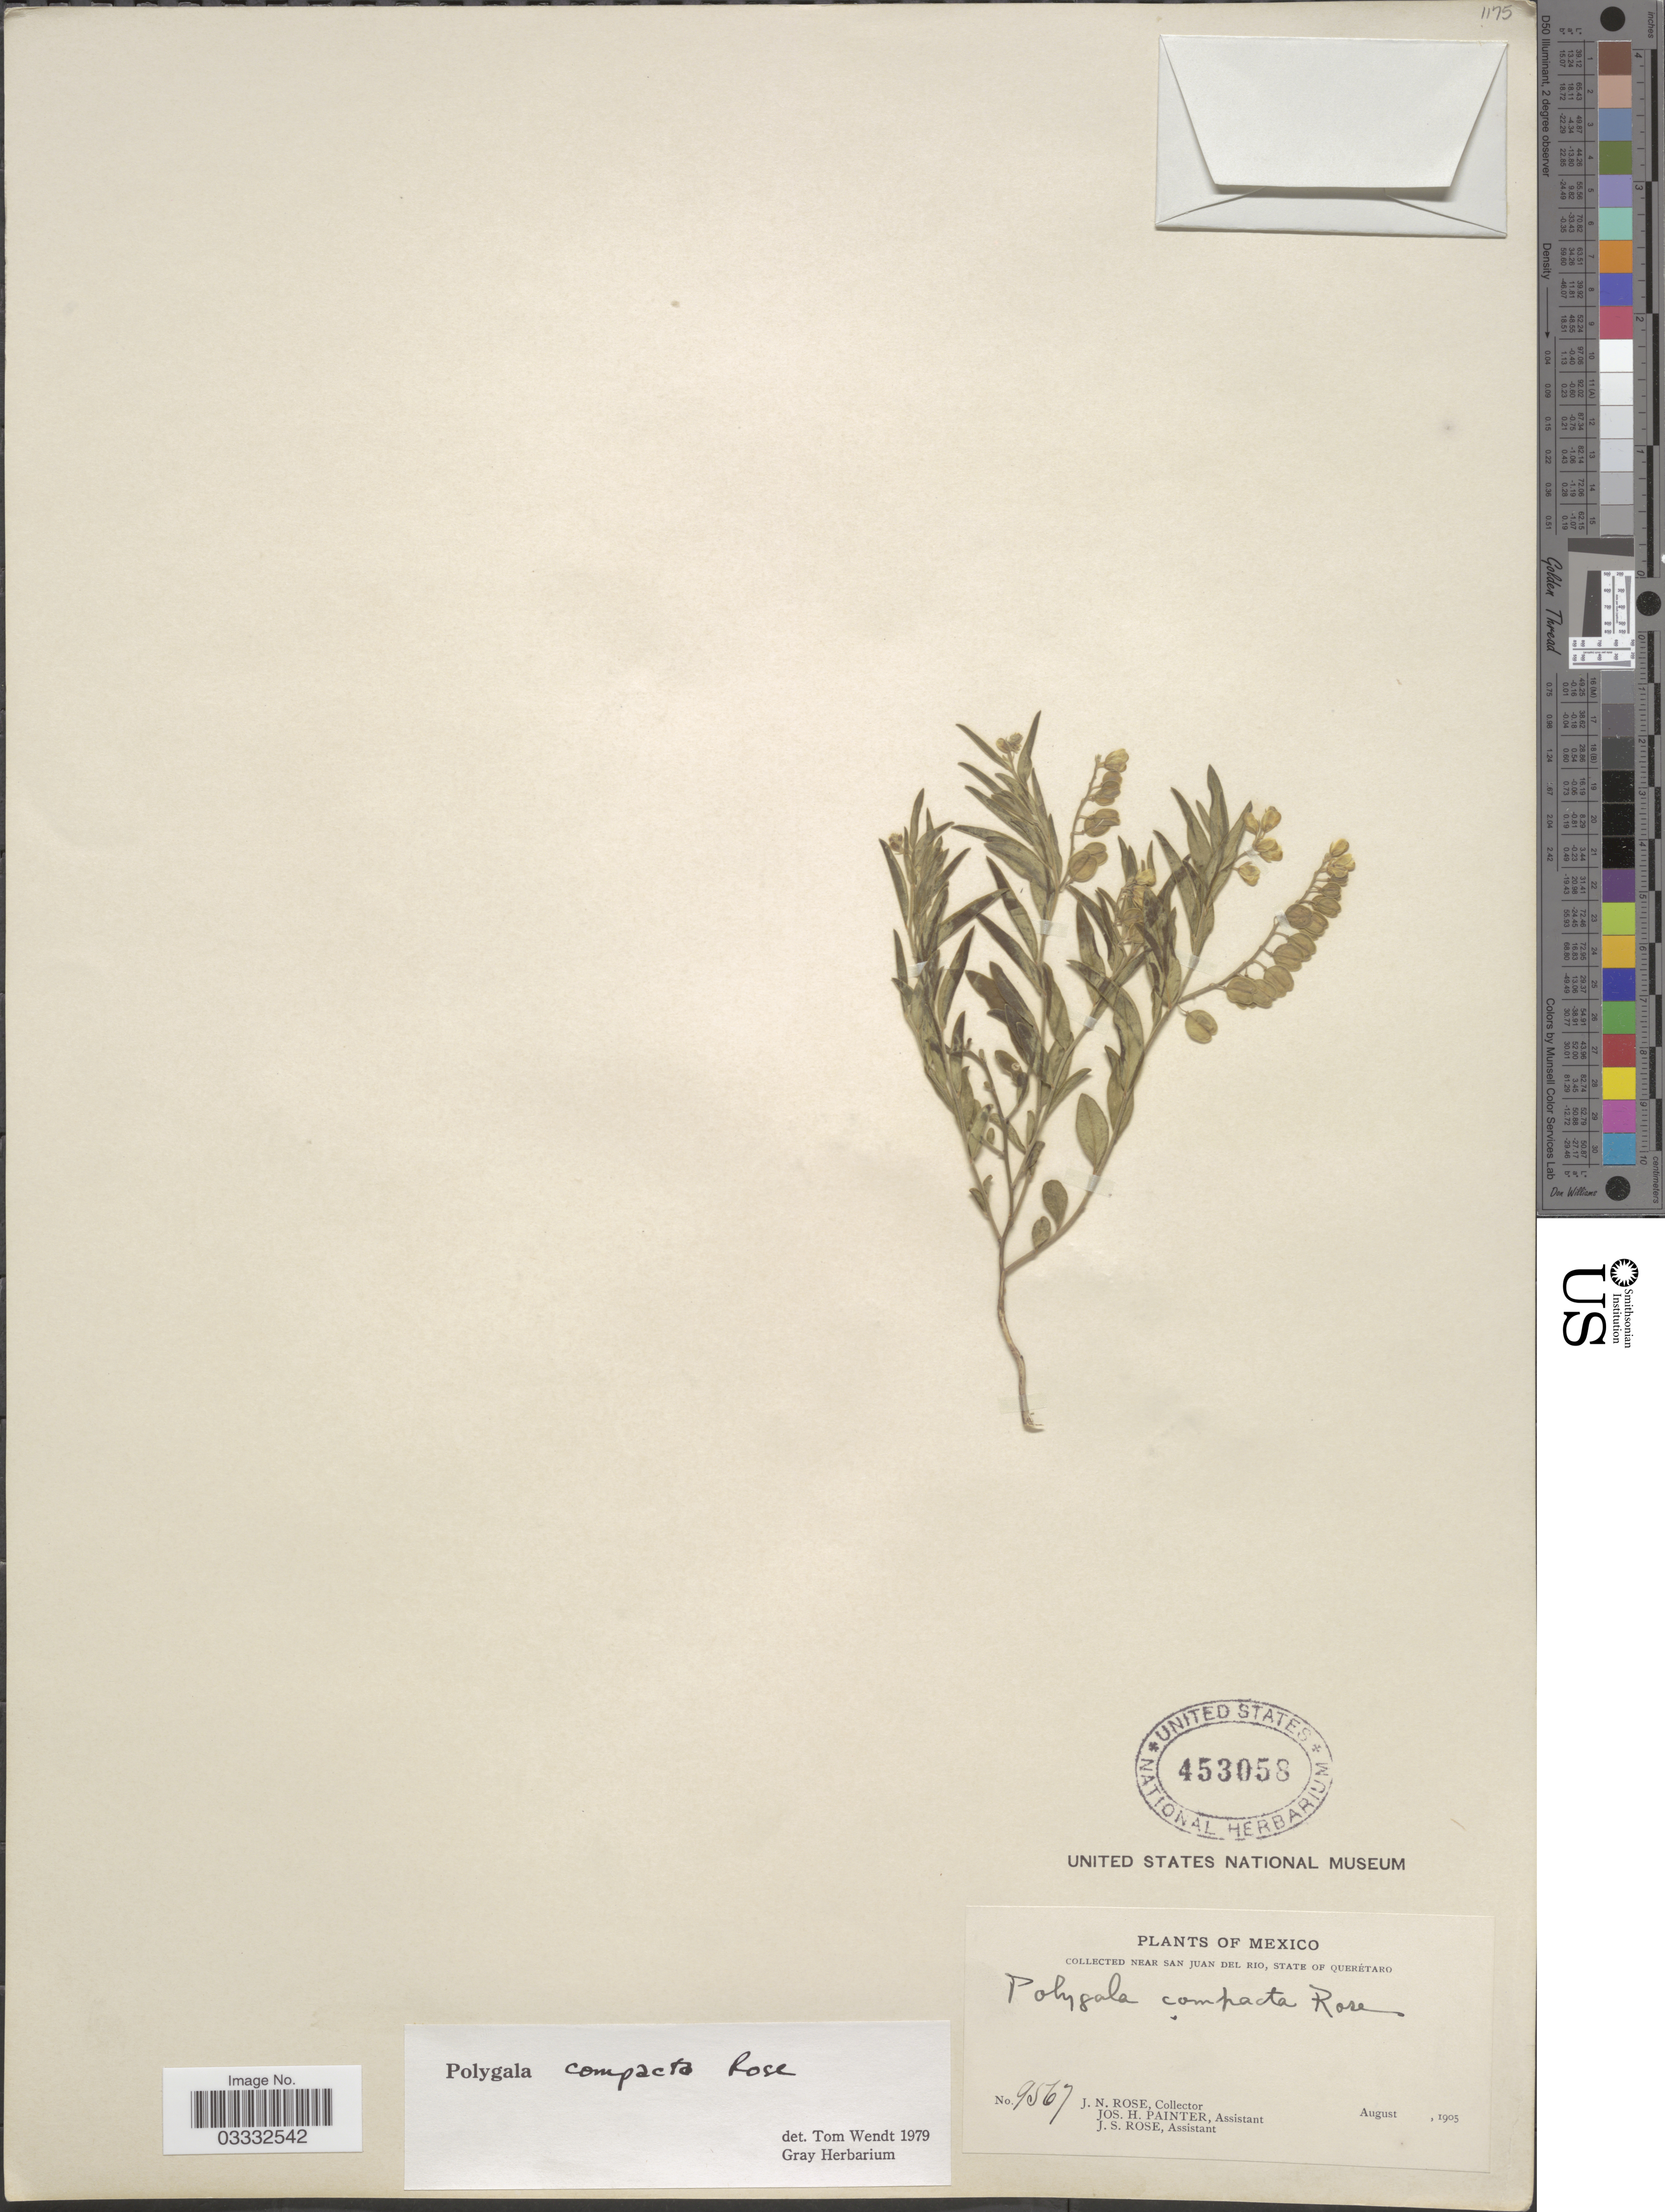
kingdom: Plantae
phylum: Tracheophyta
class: Magnoliopsida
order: Fabales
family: Polygalaceae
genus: Polygala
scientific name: Polygala compacta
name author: Rose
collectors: J. N. Rose, J. H. Painter & J. S. Rose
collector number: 9567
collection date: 1905-08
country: Mexico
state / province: Querétaro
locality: Near San Juan del Rio.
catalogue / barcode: US 453058